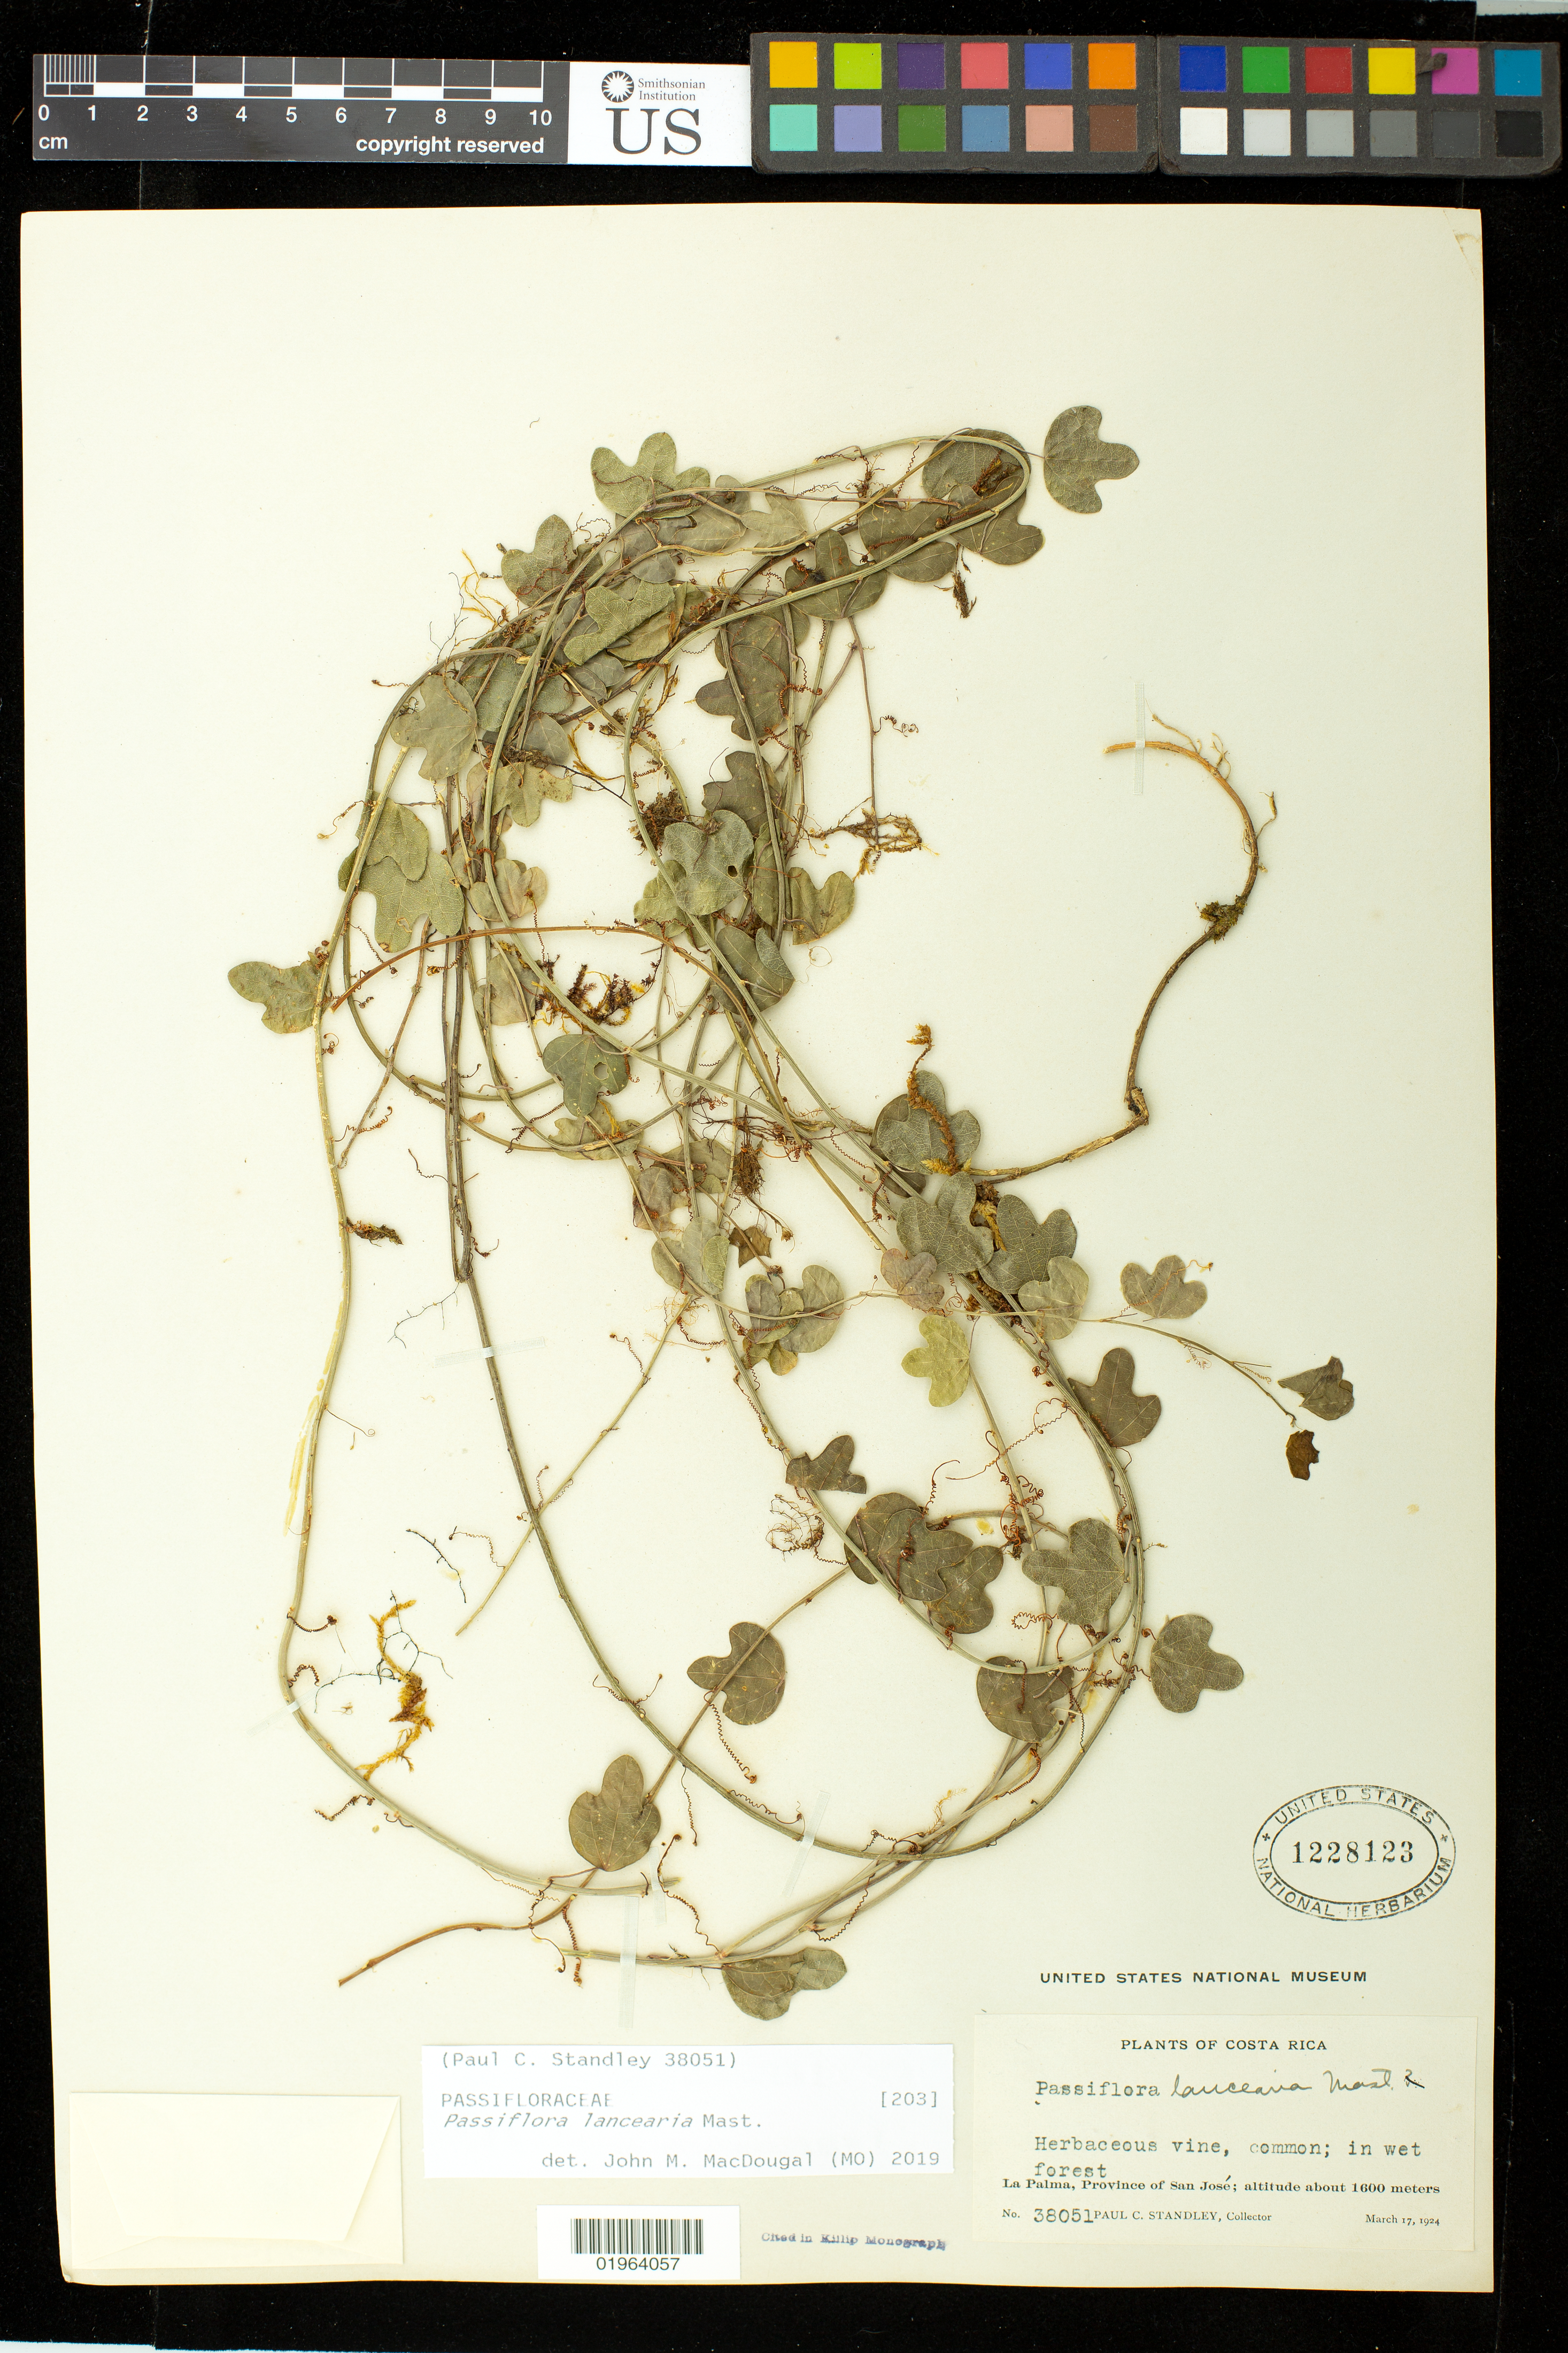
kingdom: Plantae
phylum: Tracheophyta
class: Magnoliopsida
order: Malpighiales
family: Passifloraceae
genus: Passiflora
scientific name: Passiflora lancearia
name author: Mast.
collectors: P. C. Standley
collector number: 38051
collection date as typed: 17 Mar 1924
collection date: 1924-03-17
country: Costa Rica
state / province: San José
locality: La Palma.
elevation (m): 1600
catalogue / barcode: US 1228123